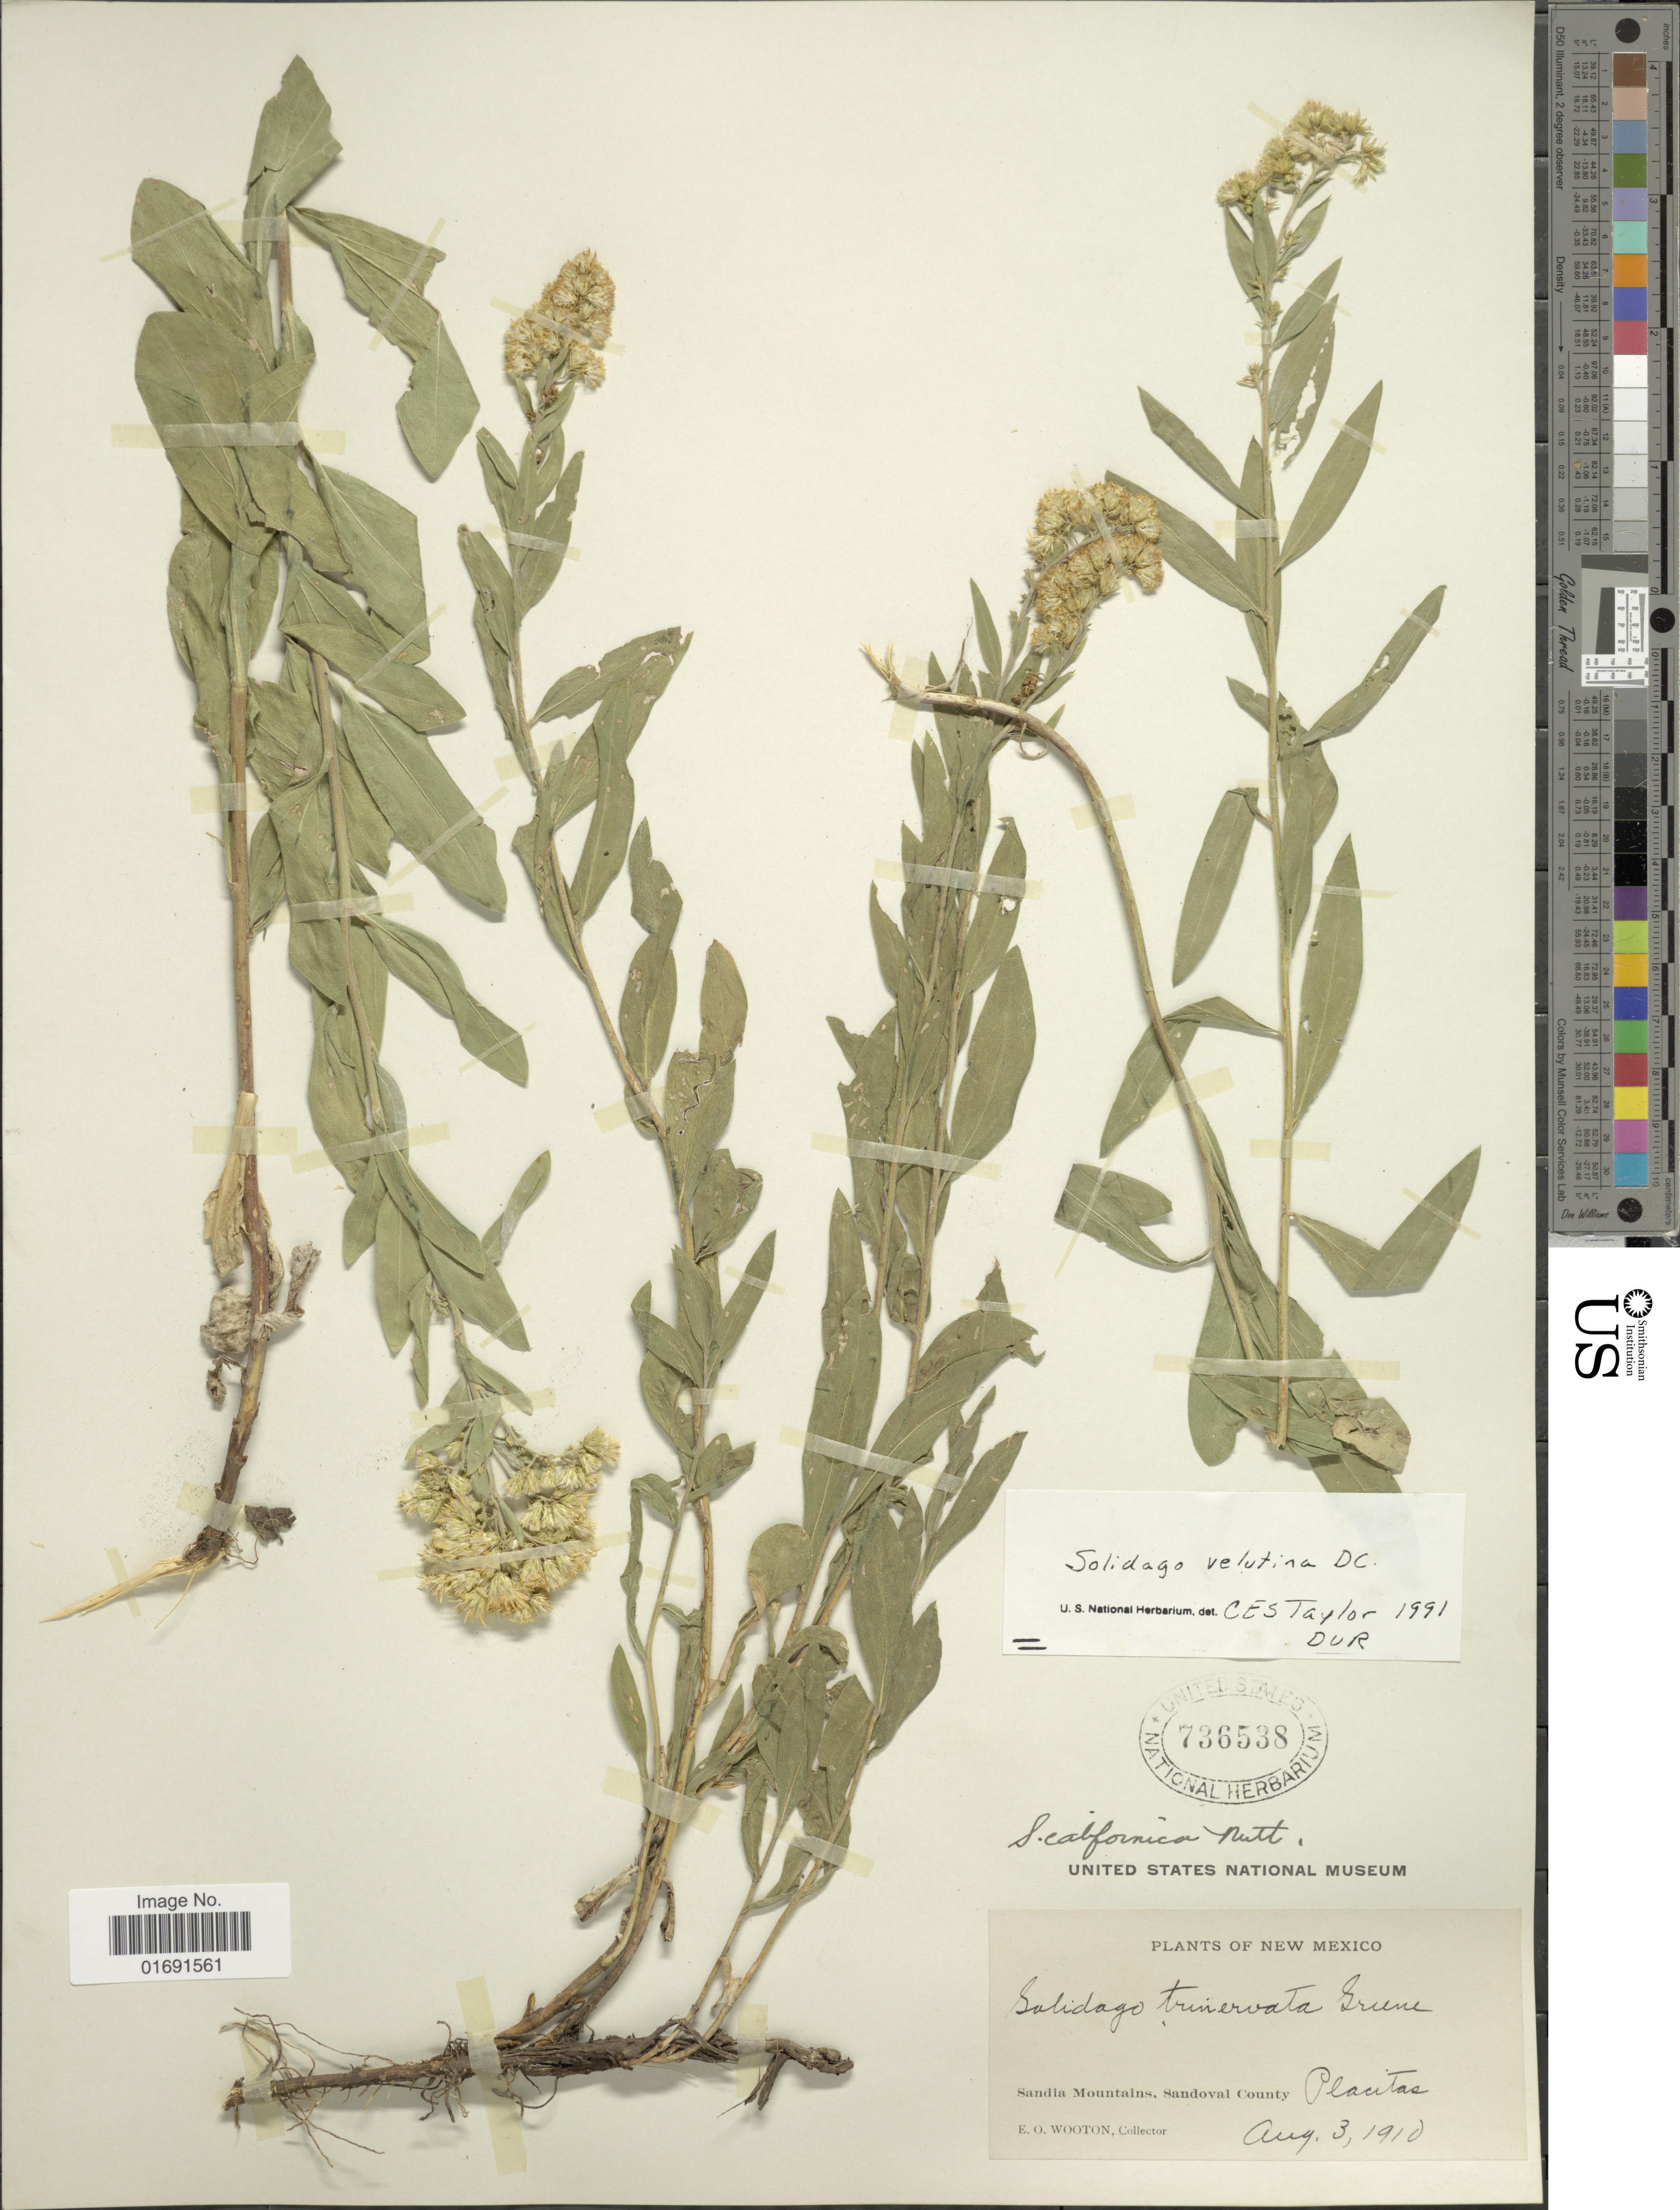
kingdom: Plantae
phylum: Tracheophyta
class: Magnoliopsida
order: Asterales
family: Asteraceae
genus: Solidago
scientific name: Solidago velutina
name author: DC.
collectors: E. O. Wooton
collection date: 1910-08-03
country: United States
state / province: New Mexico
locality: Sandia Mountains, Sandoval County, Placitas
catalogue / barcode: US 736538